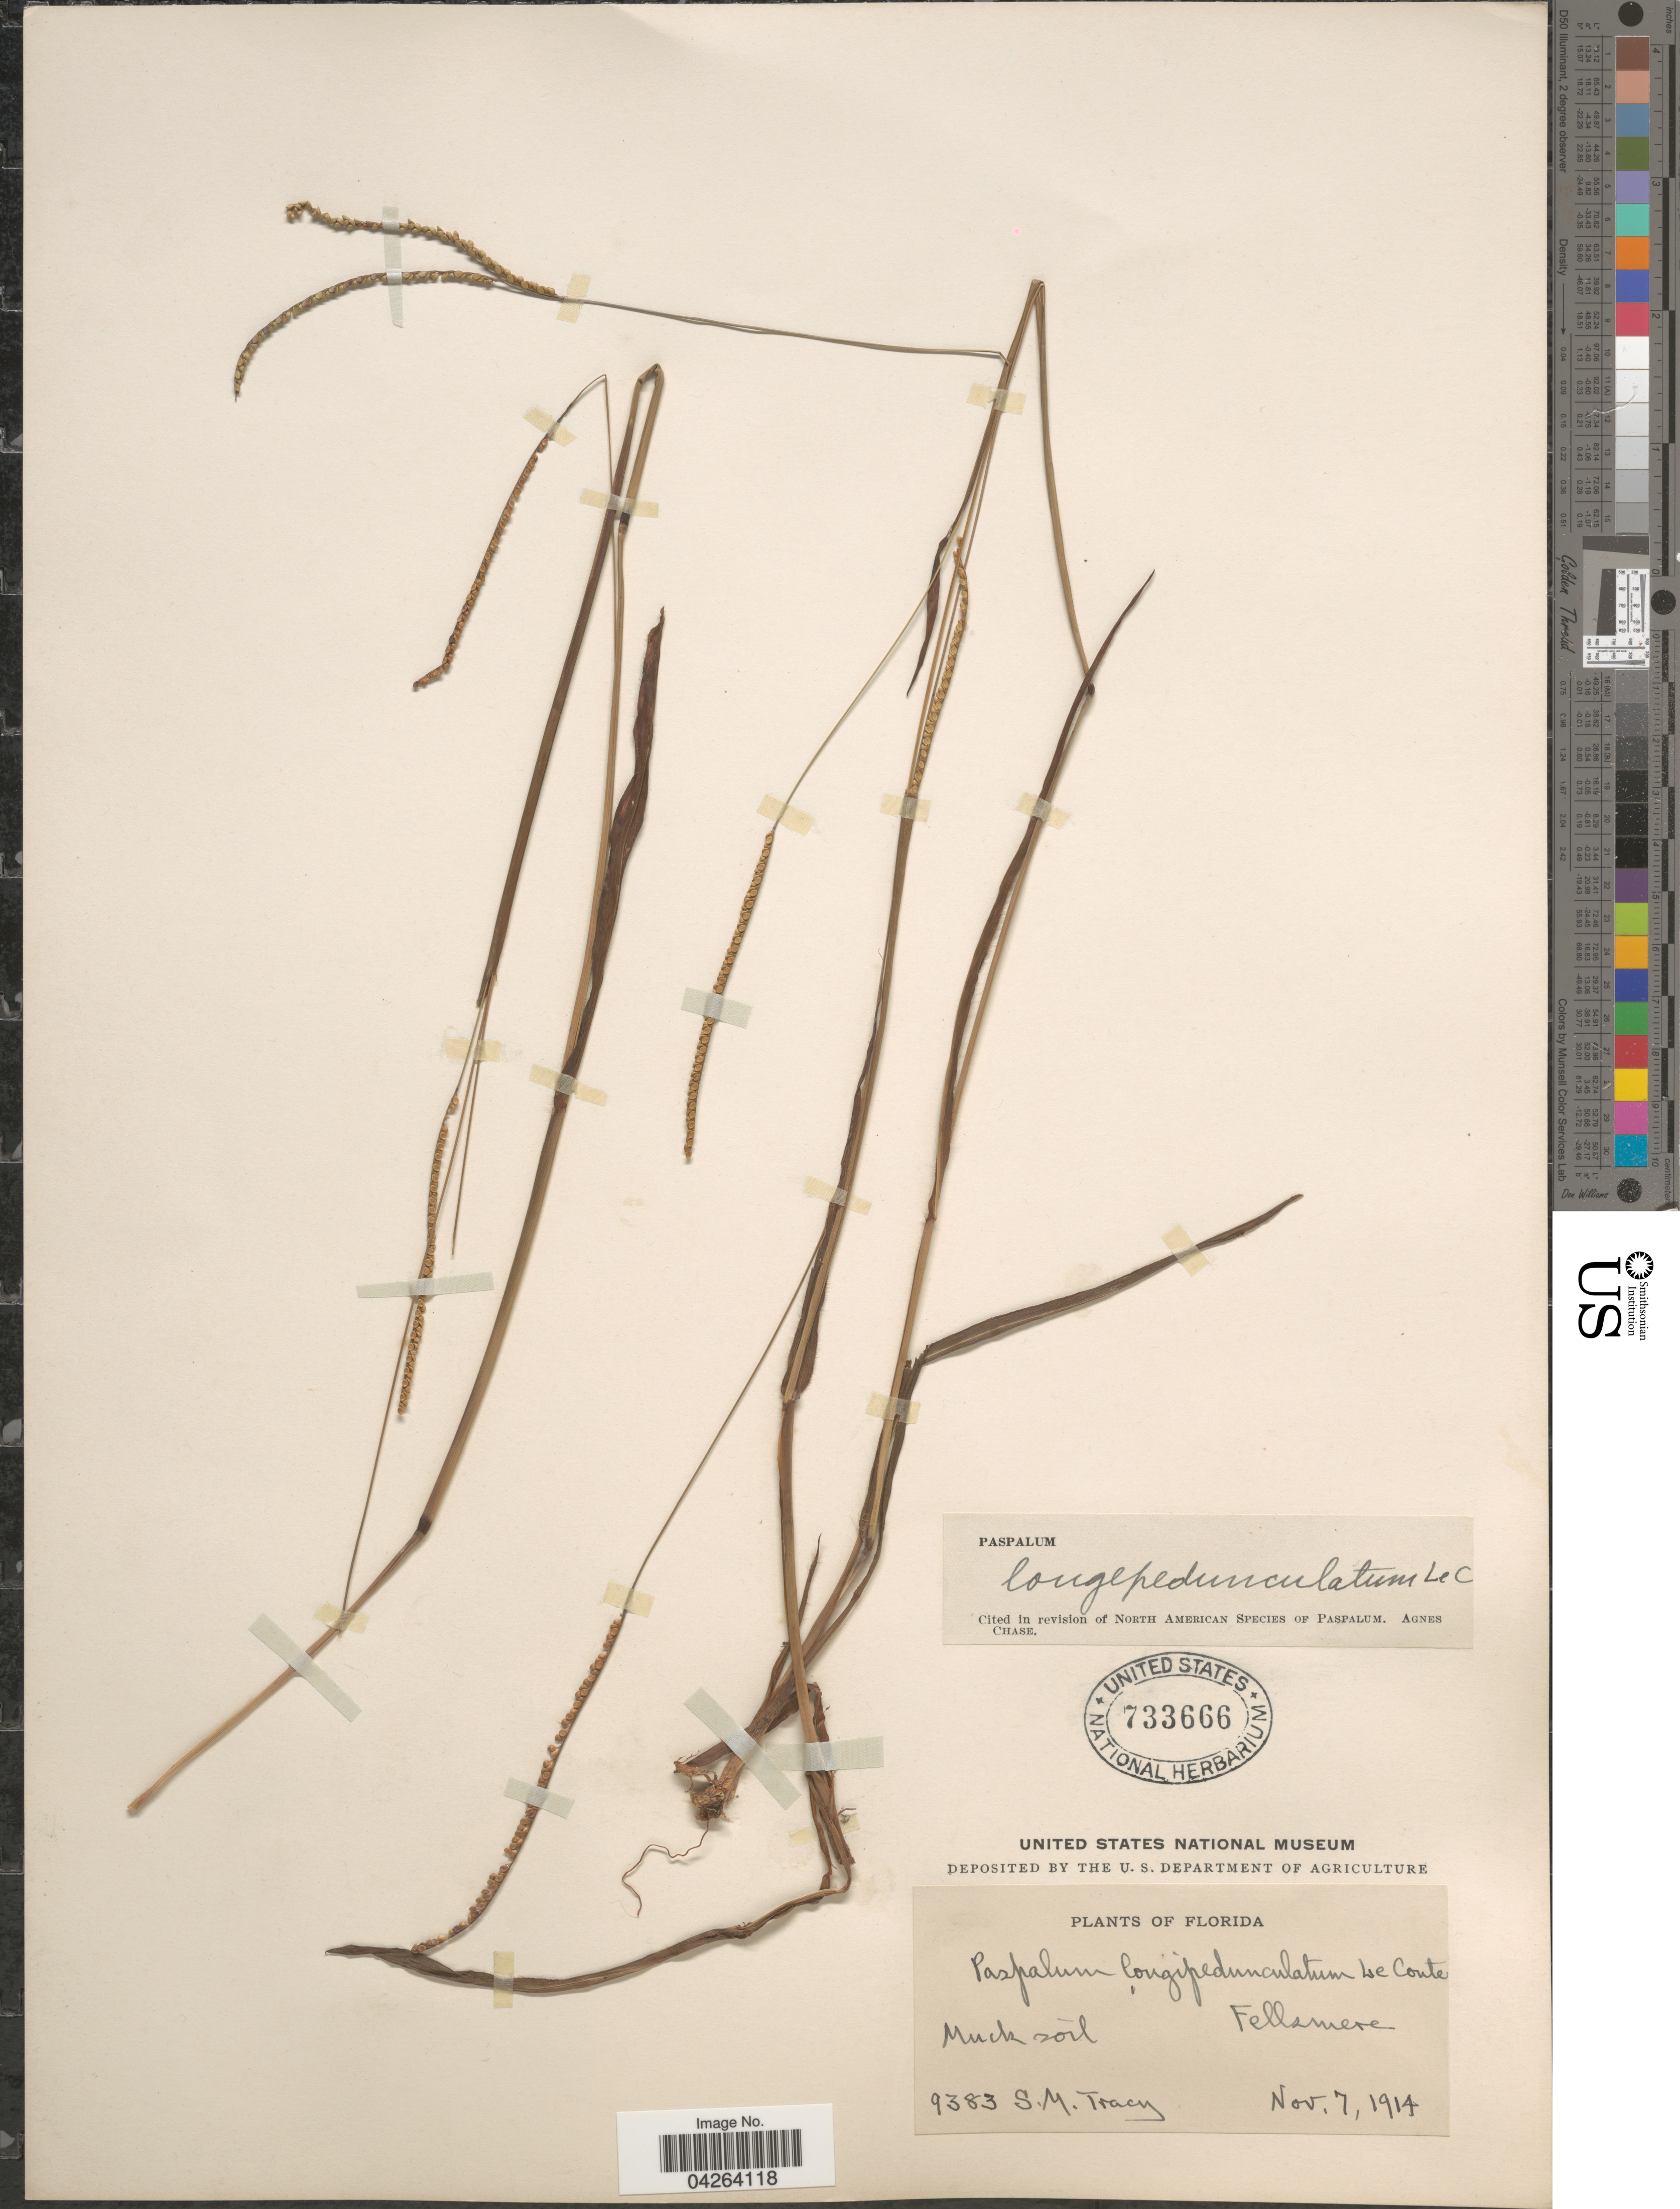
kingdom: Plantae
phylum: Tracheophyta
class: Liliopsida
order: Poales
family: Poaceae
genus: Paspalum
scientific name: Paspalum setaceum var. longipedunculatum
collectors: S. M. Tracy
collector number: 9383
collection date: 1914-11-07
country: United States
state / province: Florida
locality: Muck soil. Fellsmere.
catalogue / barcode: US 733666